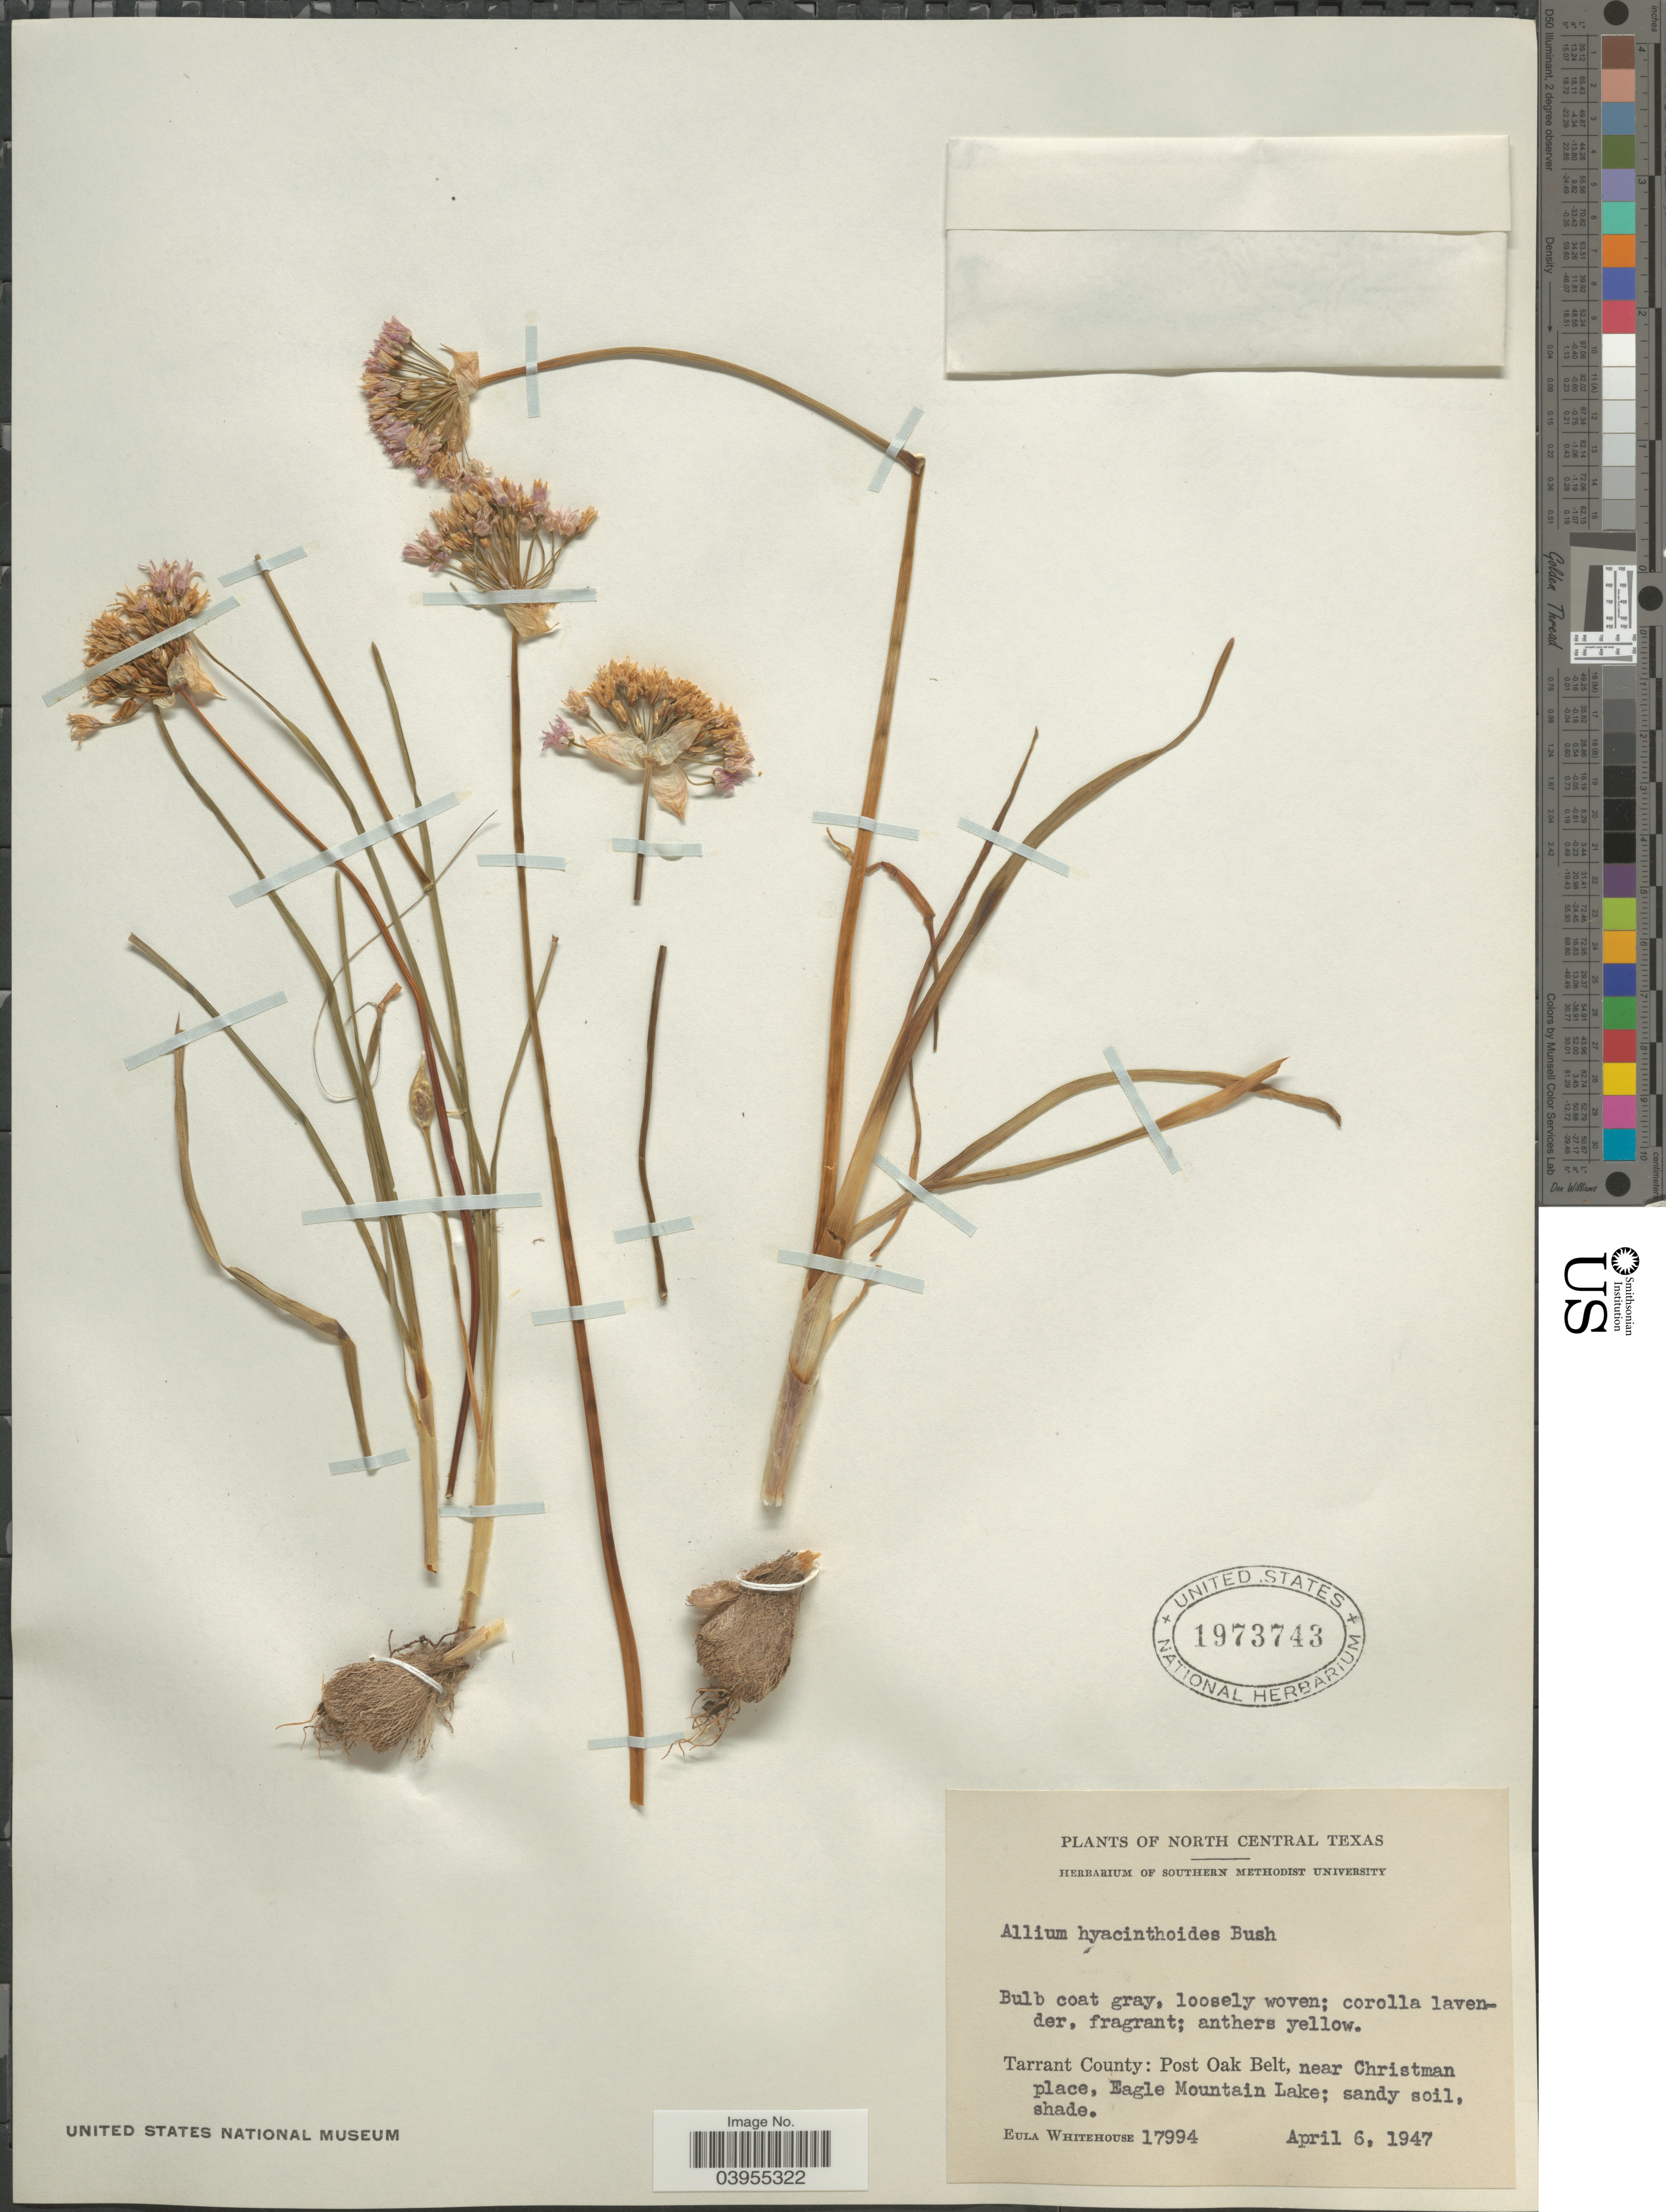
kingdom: Plantae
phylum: Tracheophyta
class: Liliopsida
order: Asparagales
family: Amaryllidaceae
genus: Allium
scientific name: Allium canadense var. hyacinthoides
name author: (Bush) Ownbey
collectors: E. Whitehouse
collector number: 17994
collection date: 1947-04-06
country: United States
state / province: Texas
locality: North Central Texas. Tarrant County: Post Oak Belt, near Christman place, Eagle Mountain Lake.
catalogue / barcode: US 1973743